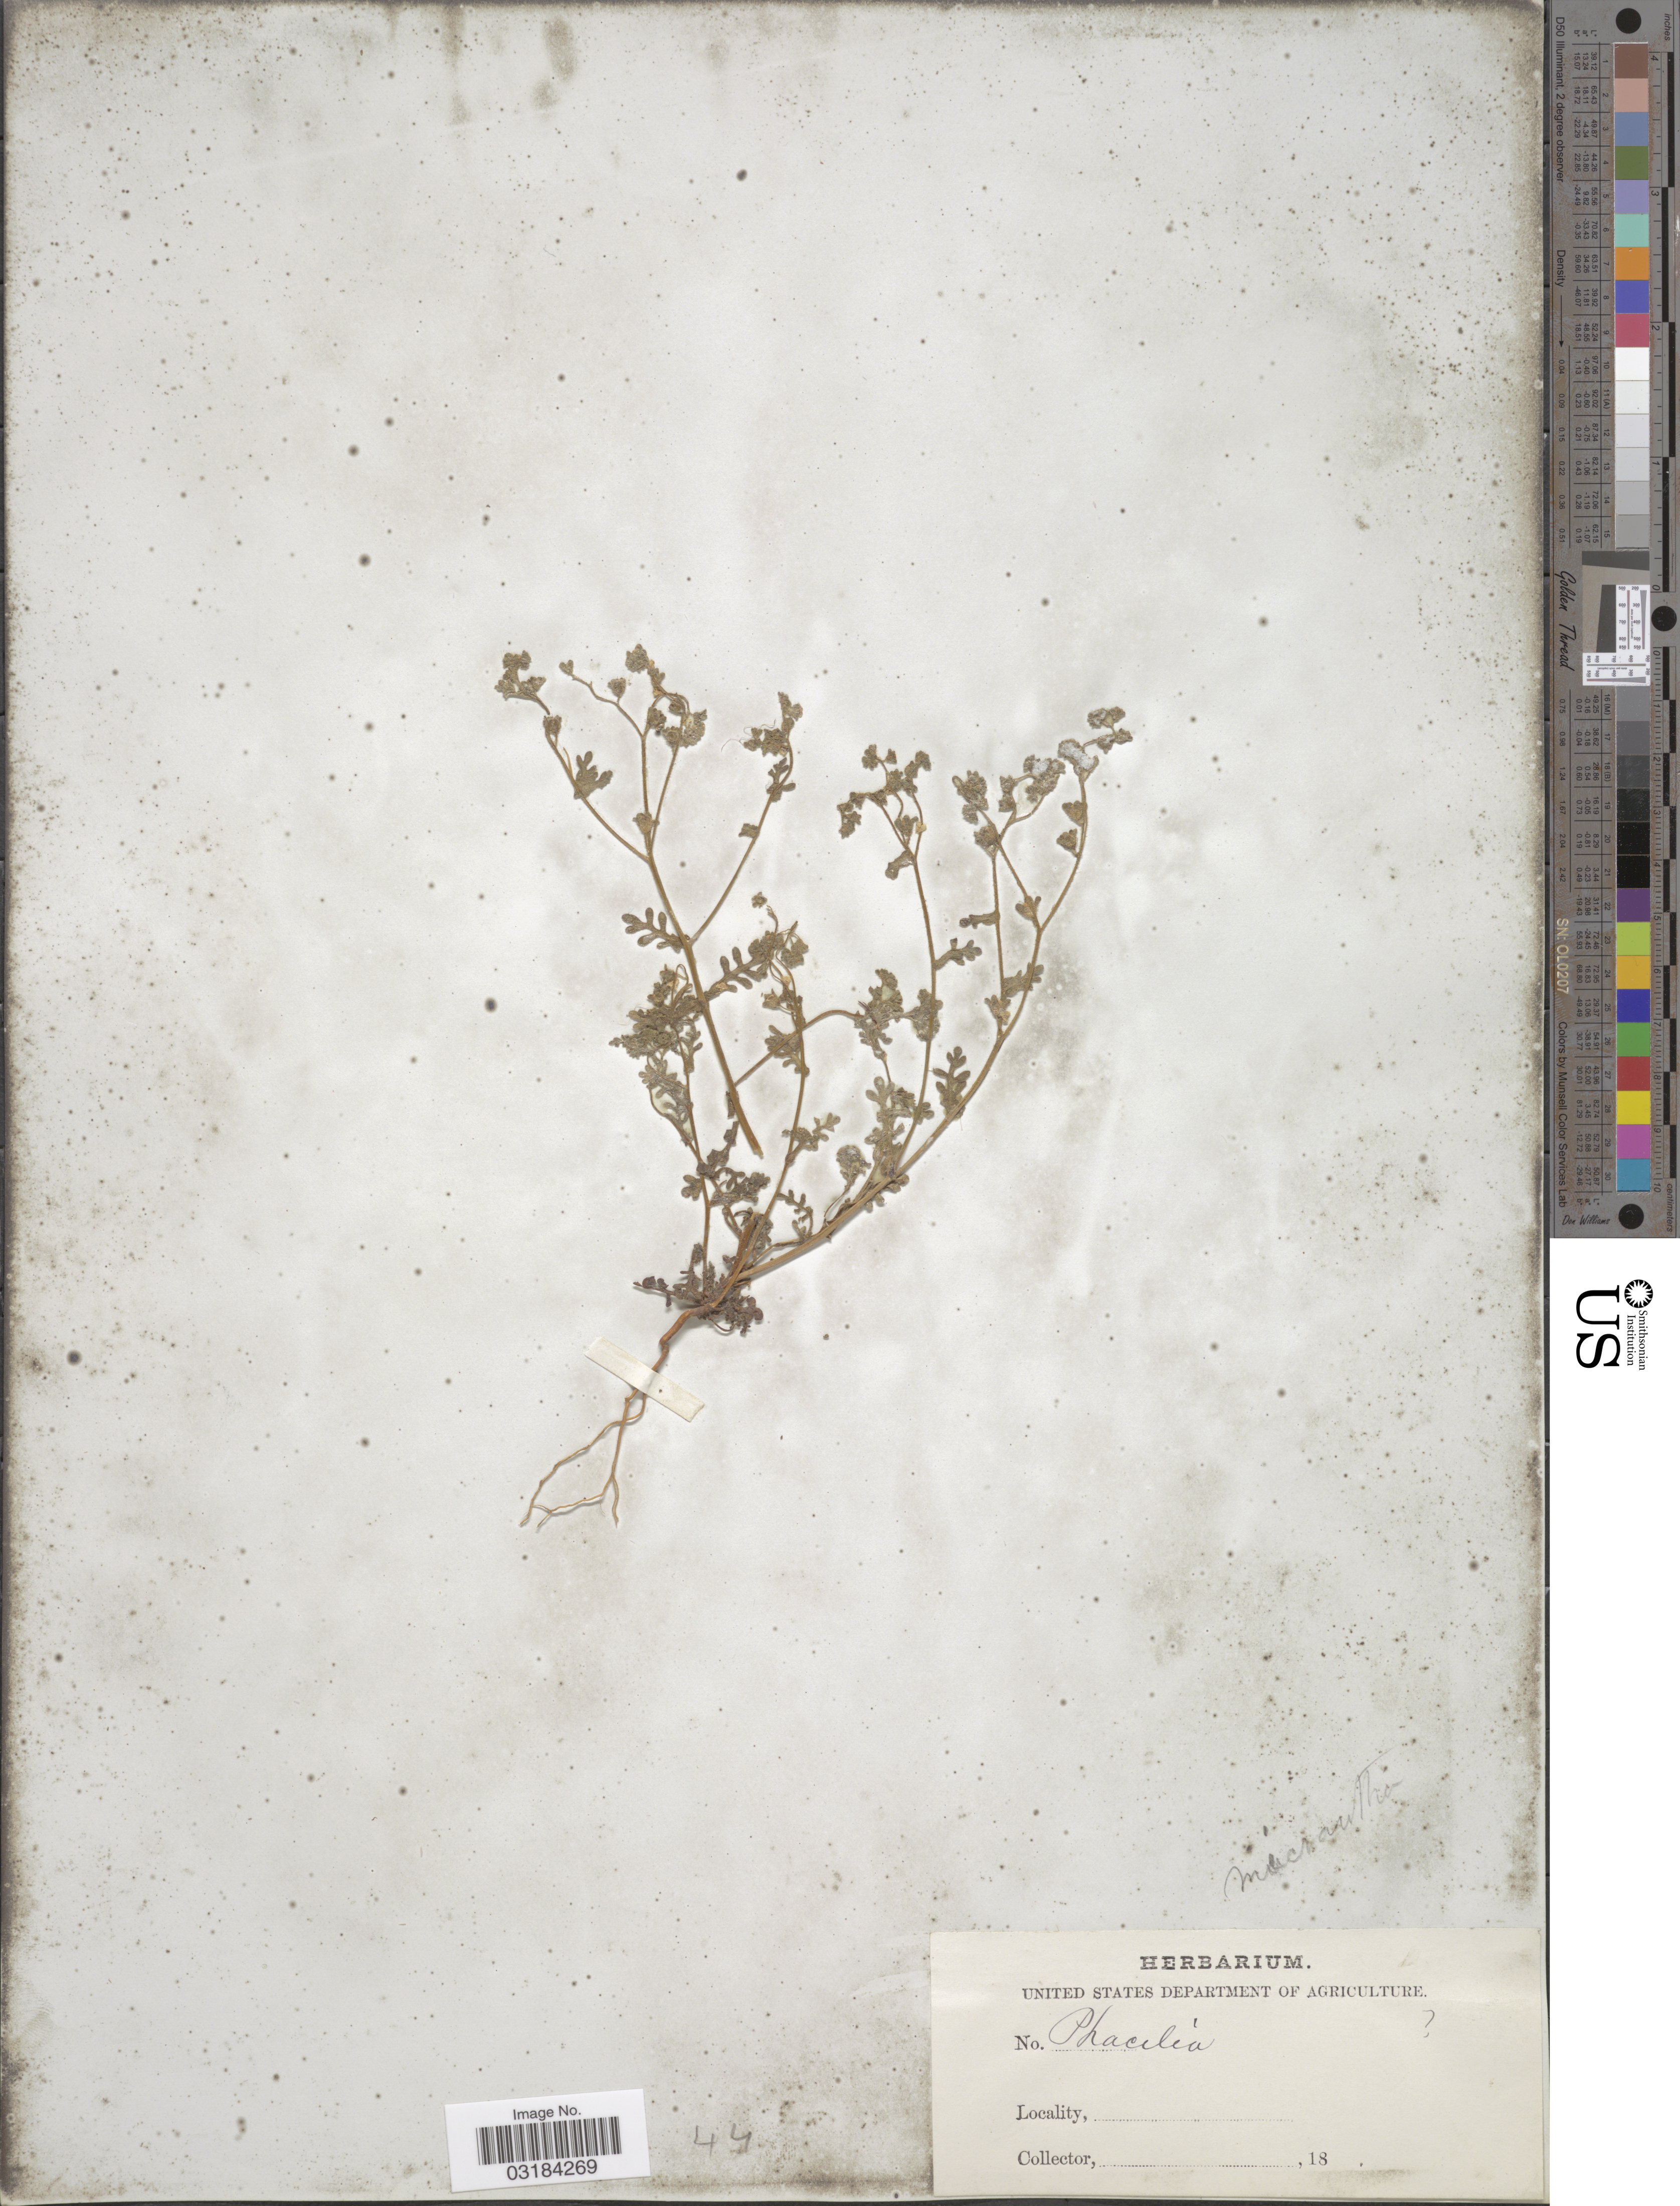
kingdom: Plantae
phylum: Tracheophyta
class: Magnoliopsida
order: Boraginales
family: Hydrophyllaceae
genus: Eucrypta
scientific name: Eucrypta micrantha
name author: (Torr.) A. Heller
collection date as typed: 18